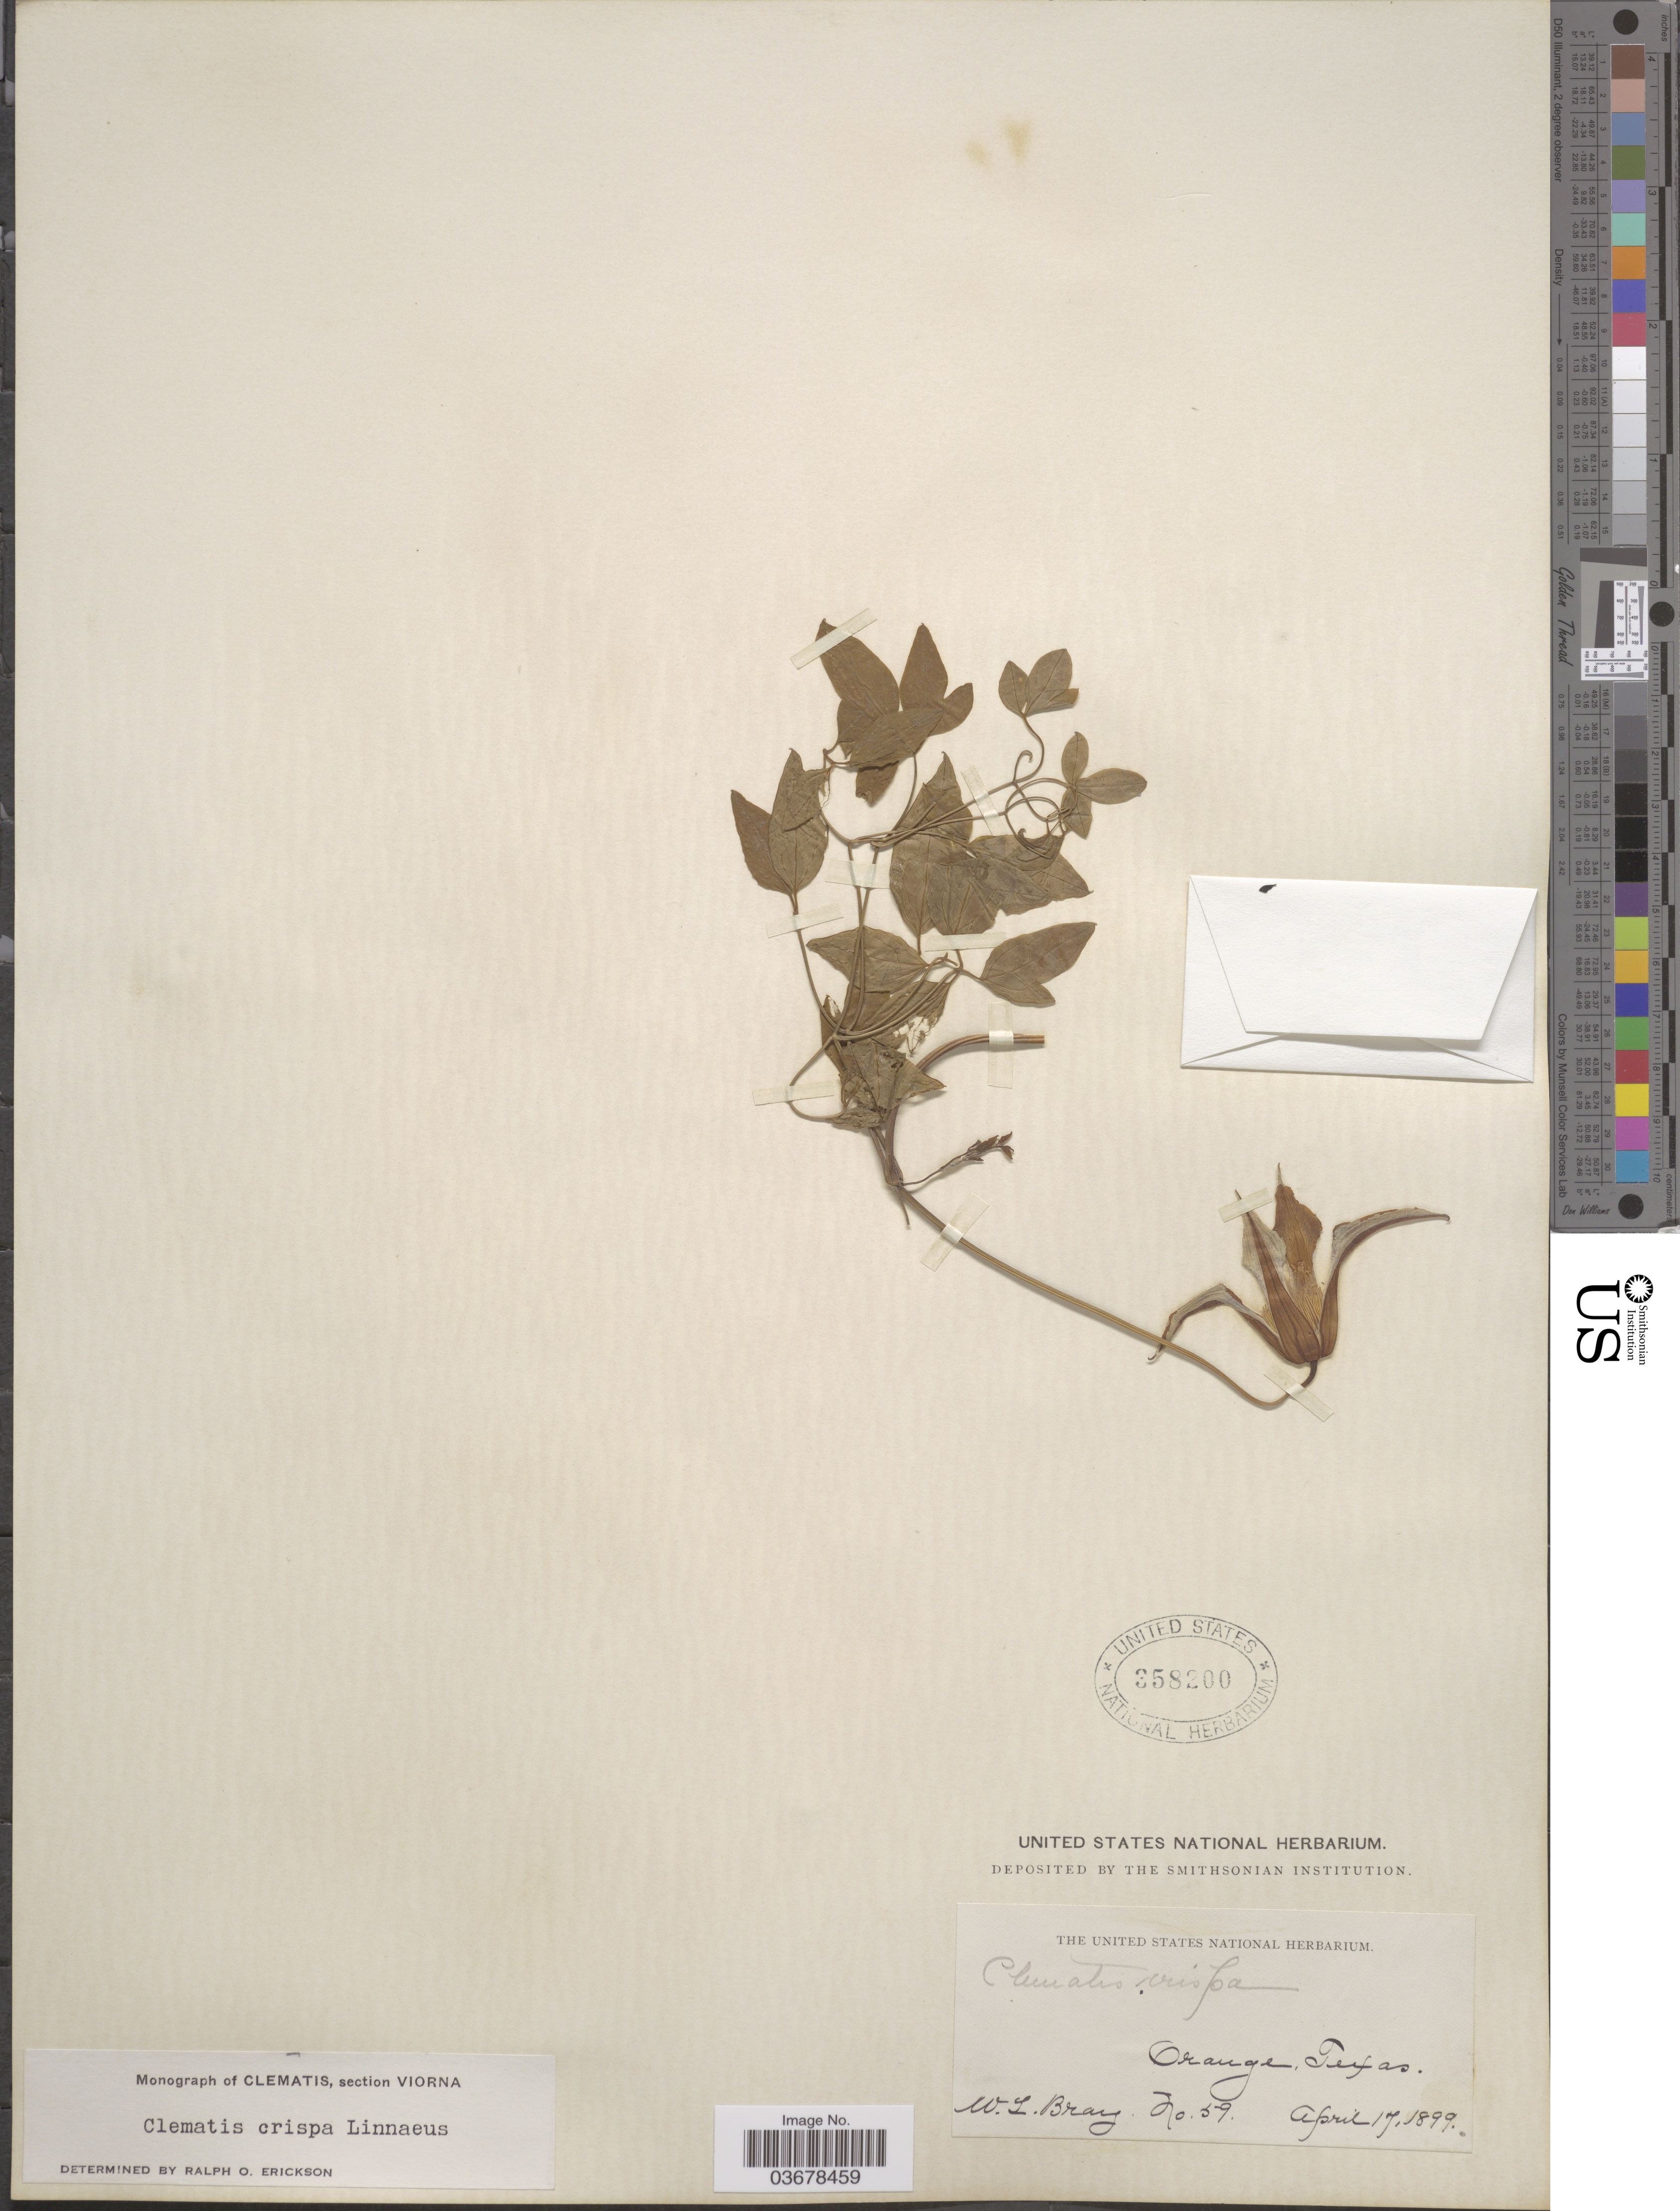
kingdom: Plantae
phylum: Tracheophyta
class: Magnoliopsida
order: Ranunculales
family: Ranunculaceae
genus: Clematis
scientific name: Clematis viorna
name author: L.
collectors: W. L. Bray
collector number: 59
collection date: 1899-04-17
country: United States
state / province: Texas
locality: Orange.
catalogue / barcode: US 358200